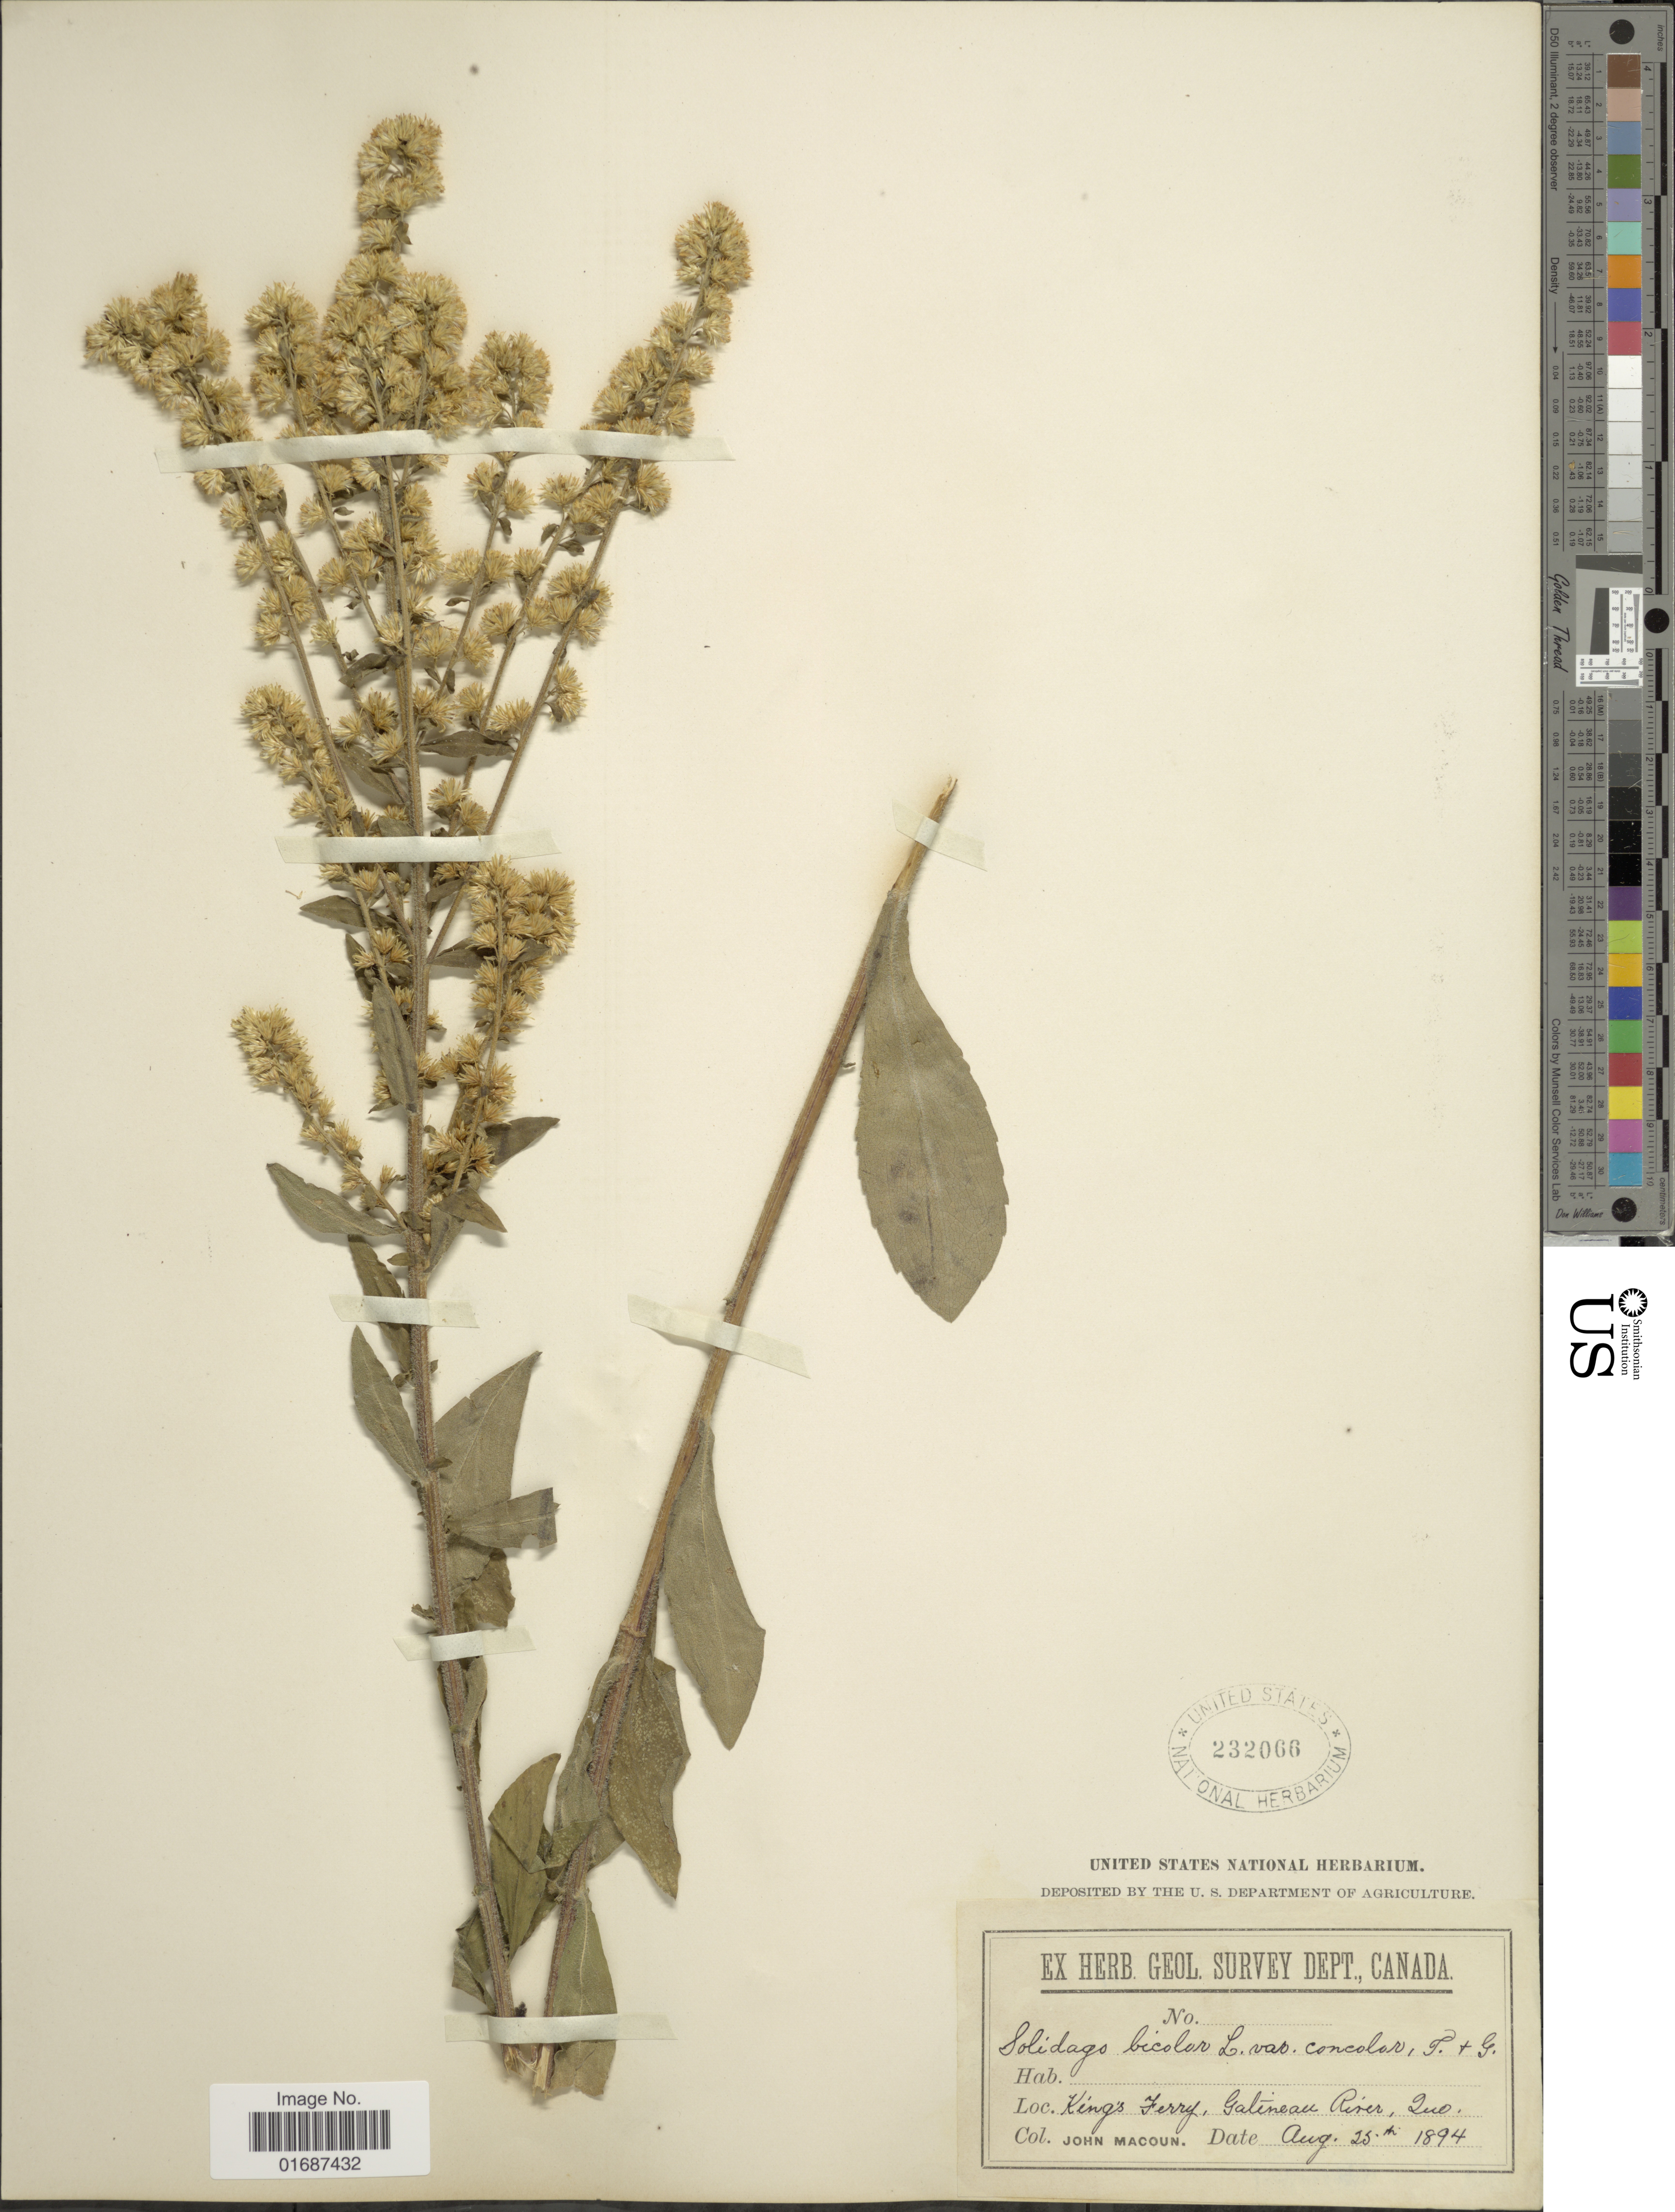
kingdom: Plantae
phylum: Tracheophyta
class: Magnoliopsida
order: Asterales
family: Asteraceae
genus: Solidago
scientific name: Solidago hispida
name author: Muhl. ex Willd.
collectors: J. Macoun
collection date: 1894-08-25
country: Canada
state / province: Quebec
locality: King's Ferry, Gatineau River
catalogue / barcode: US 232066